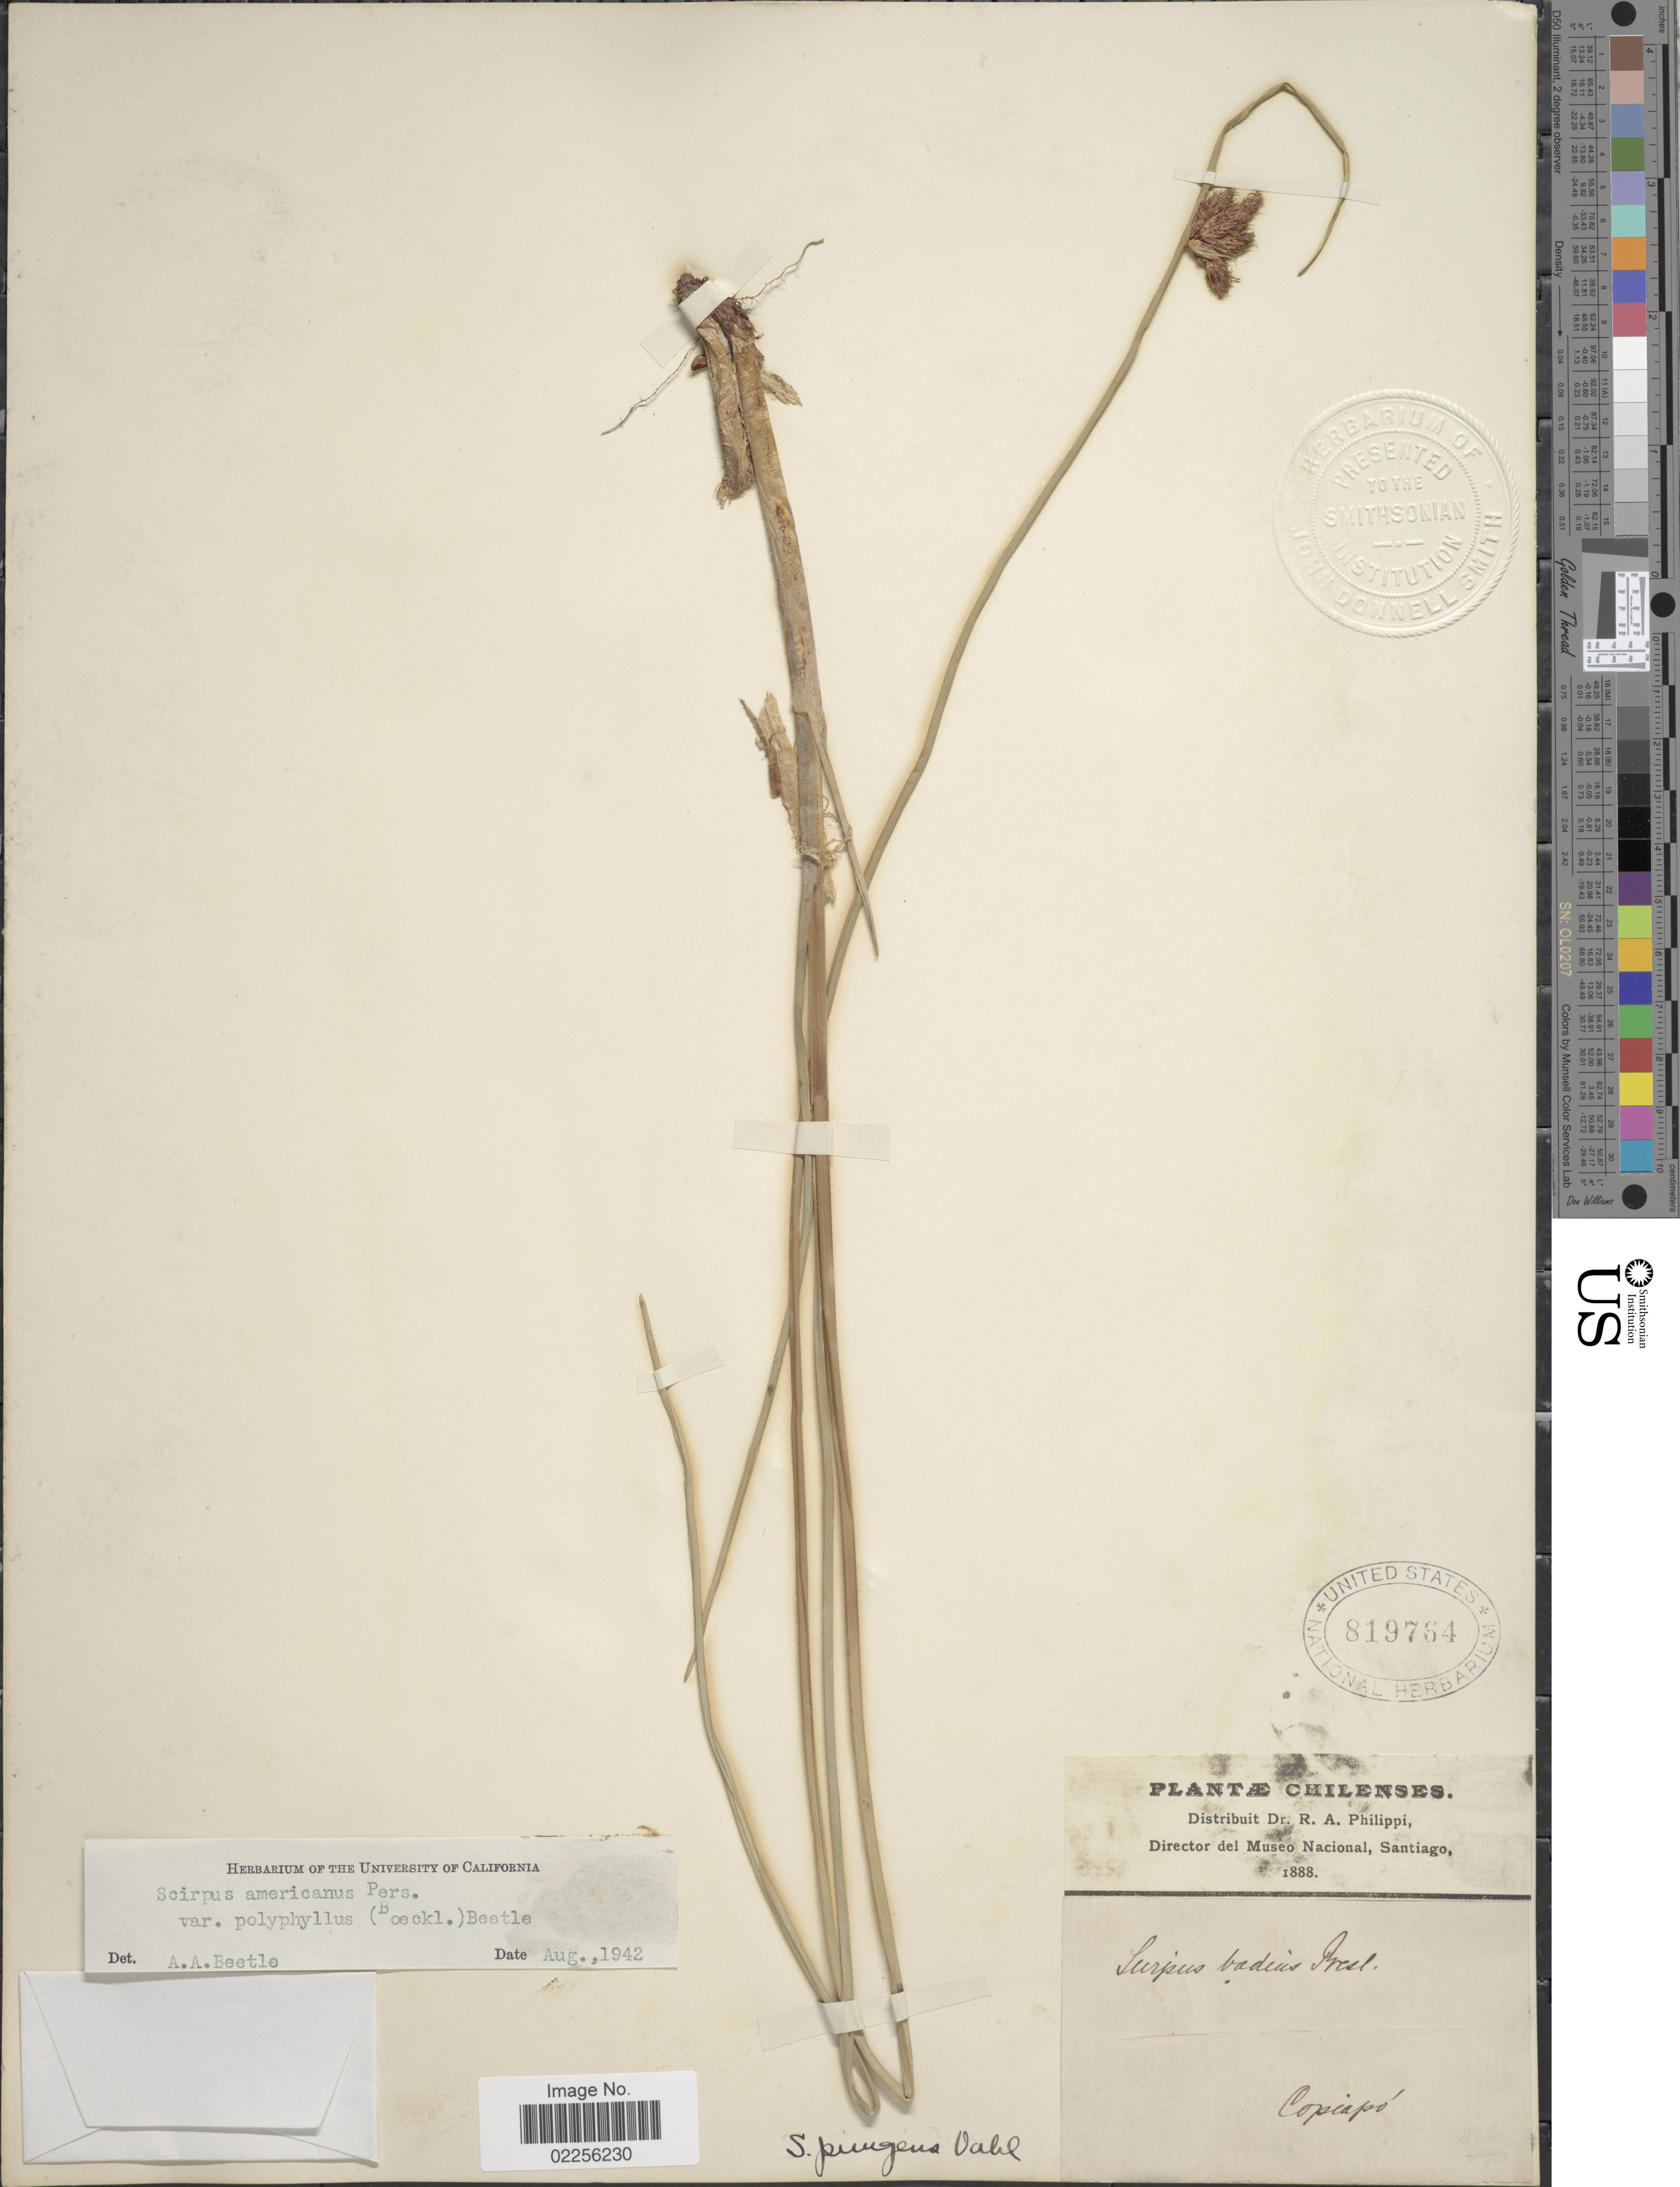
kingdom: Plantae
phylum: Tracheophyta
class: Liliopsida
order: Poales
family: Cyperaceae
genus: Schoenoplectus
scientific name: Schoenoplectus pungens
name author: (Vahl) Palla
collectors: ex. herb. R.A. Philippi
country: Chile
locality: Copiapó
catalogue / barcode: US 819764